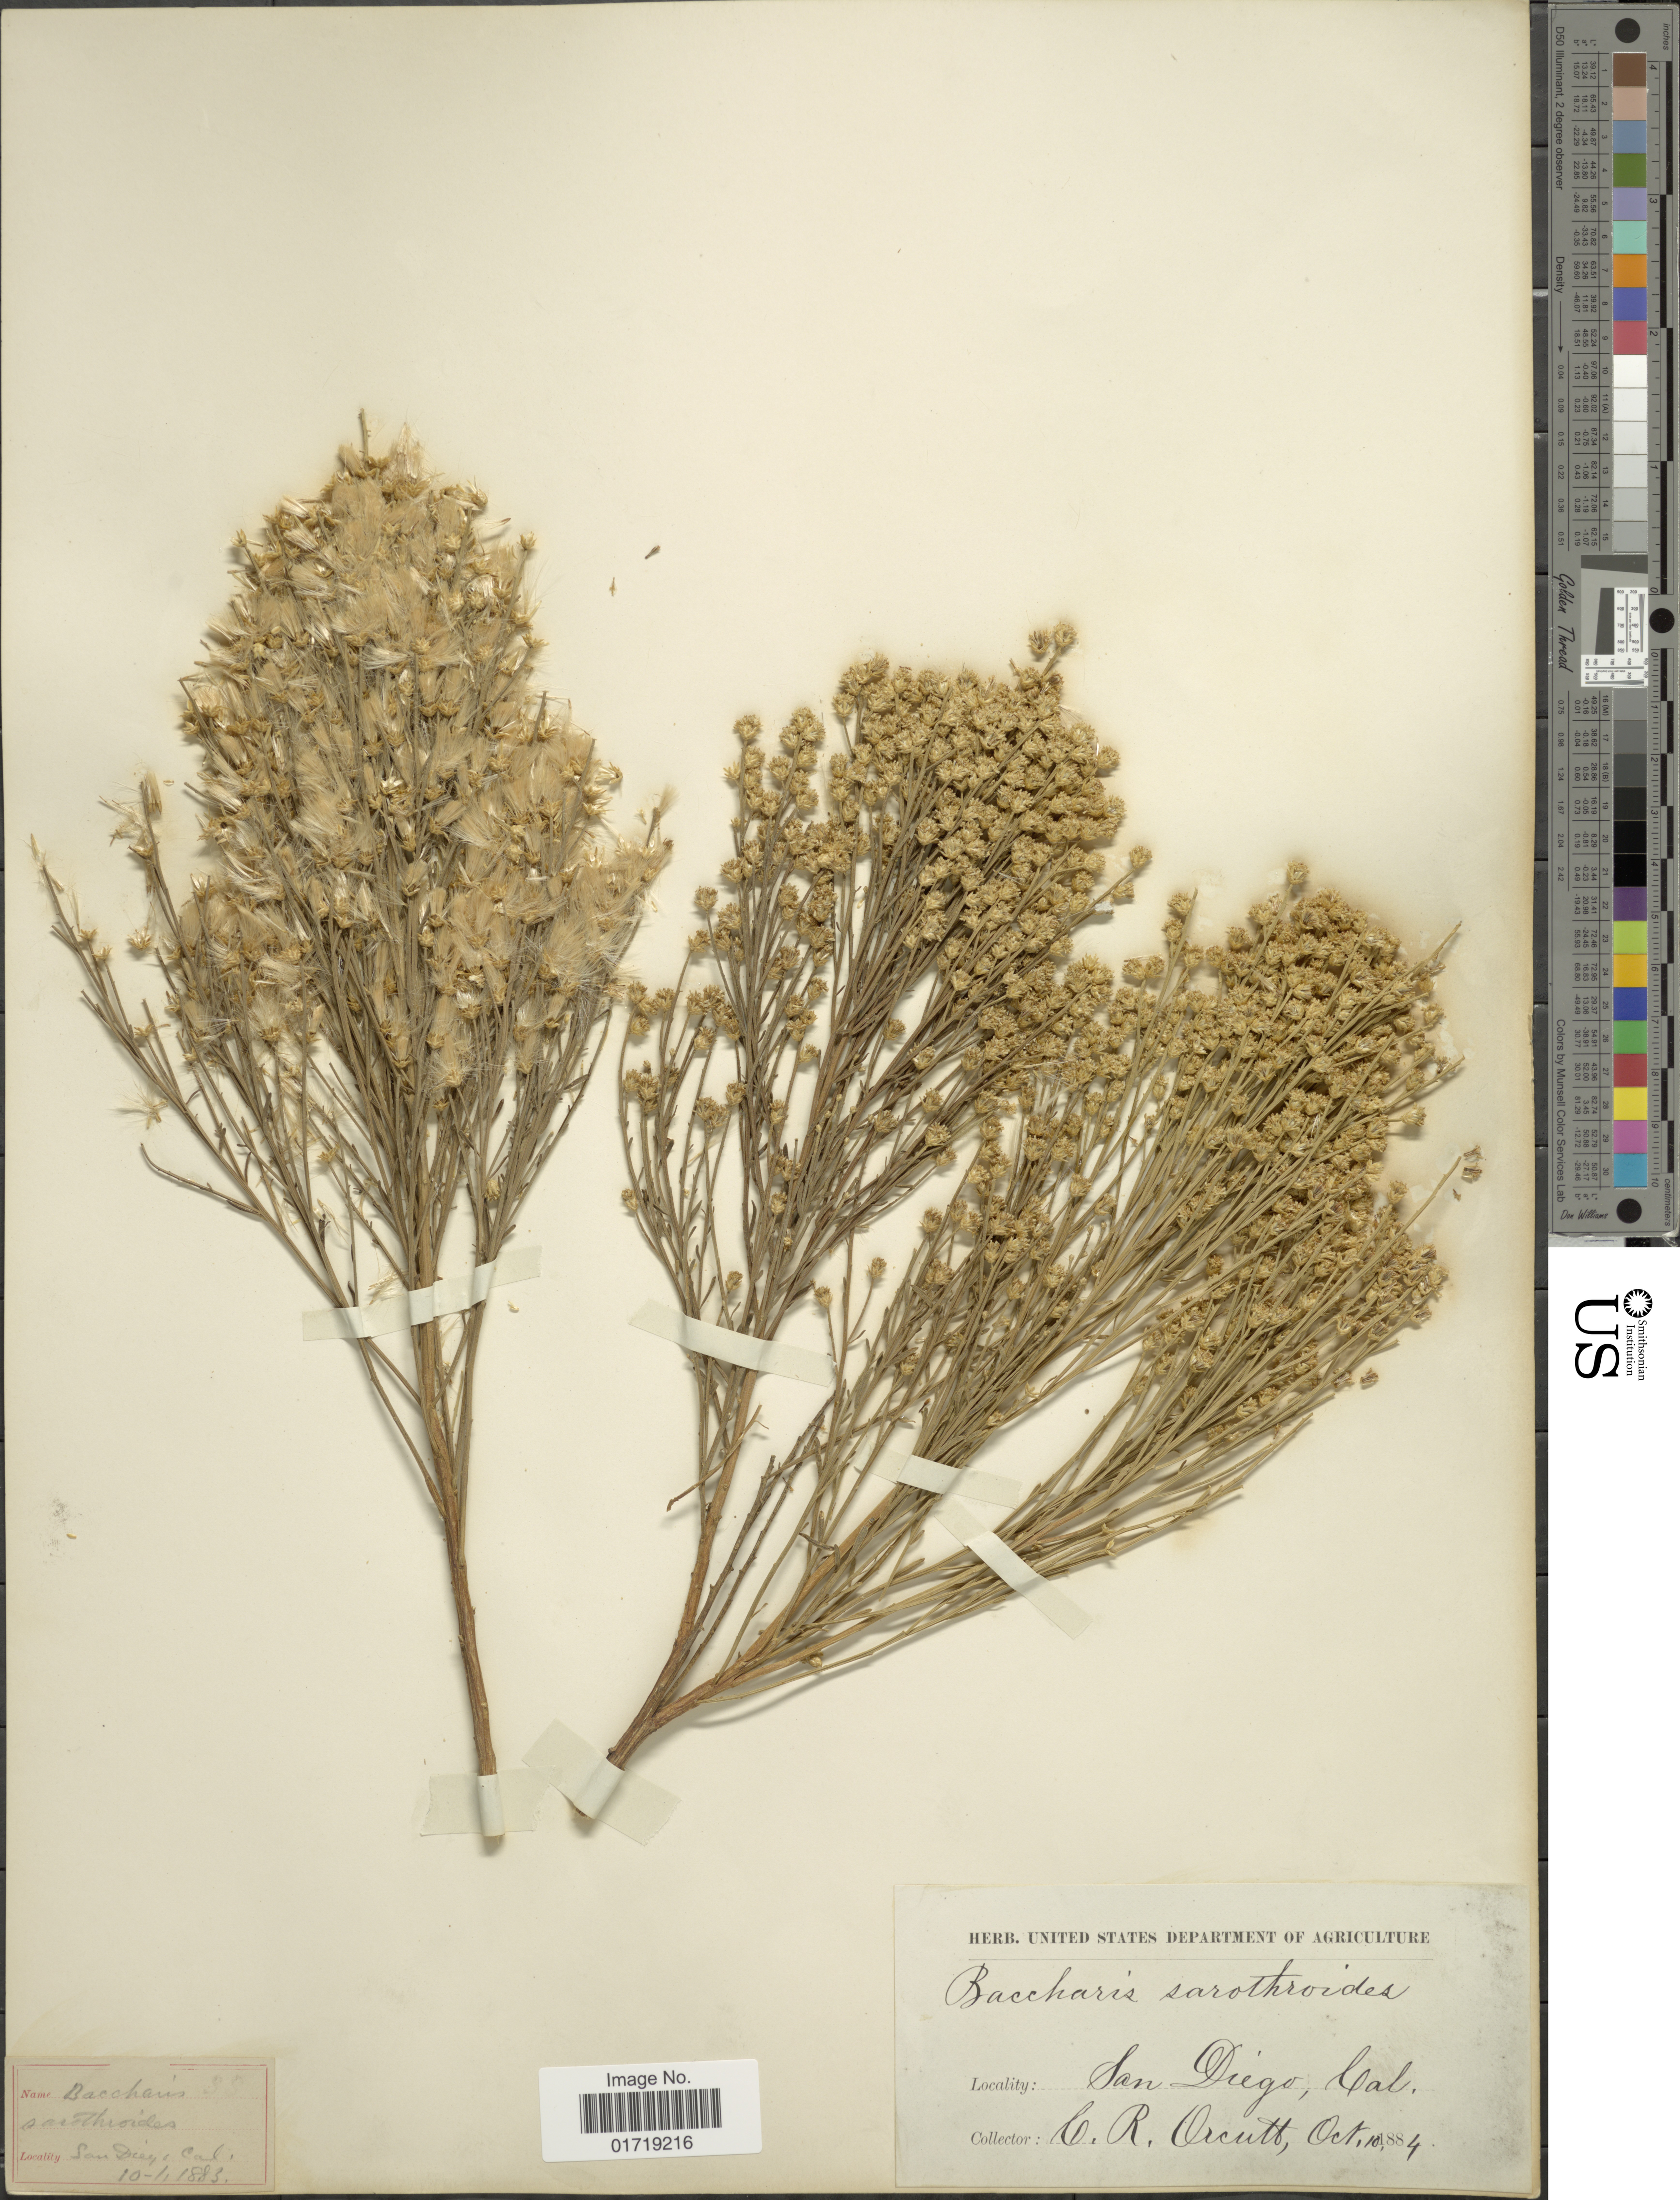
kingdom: Plantae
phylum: Tracheophyta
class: Magnoliopsida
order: Asterales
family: Asteraceae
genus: Baccharis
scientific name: Baccharis sarothroides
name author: A. Gray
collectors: C. R. Orcutt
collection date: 1884-10-10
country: United States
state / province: California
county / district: San Diego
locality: San Diego